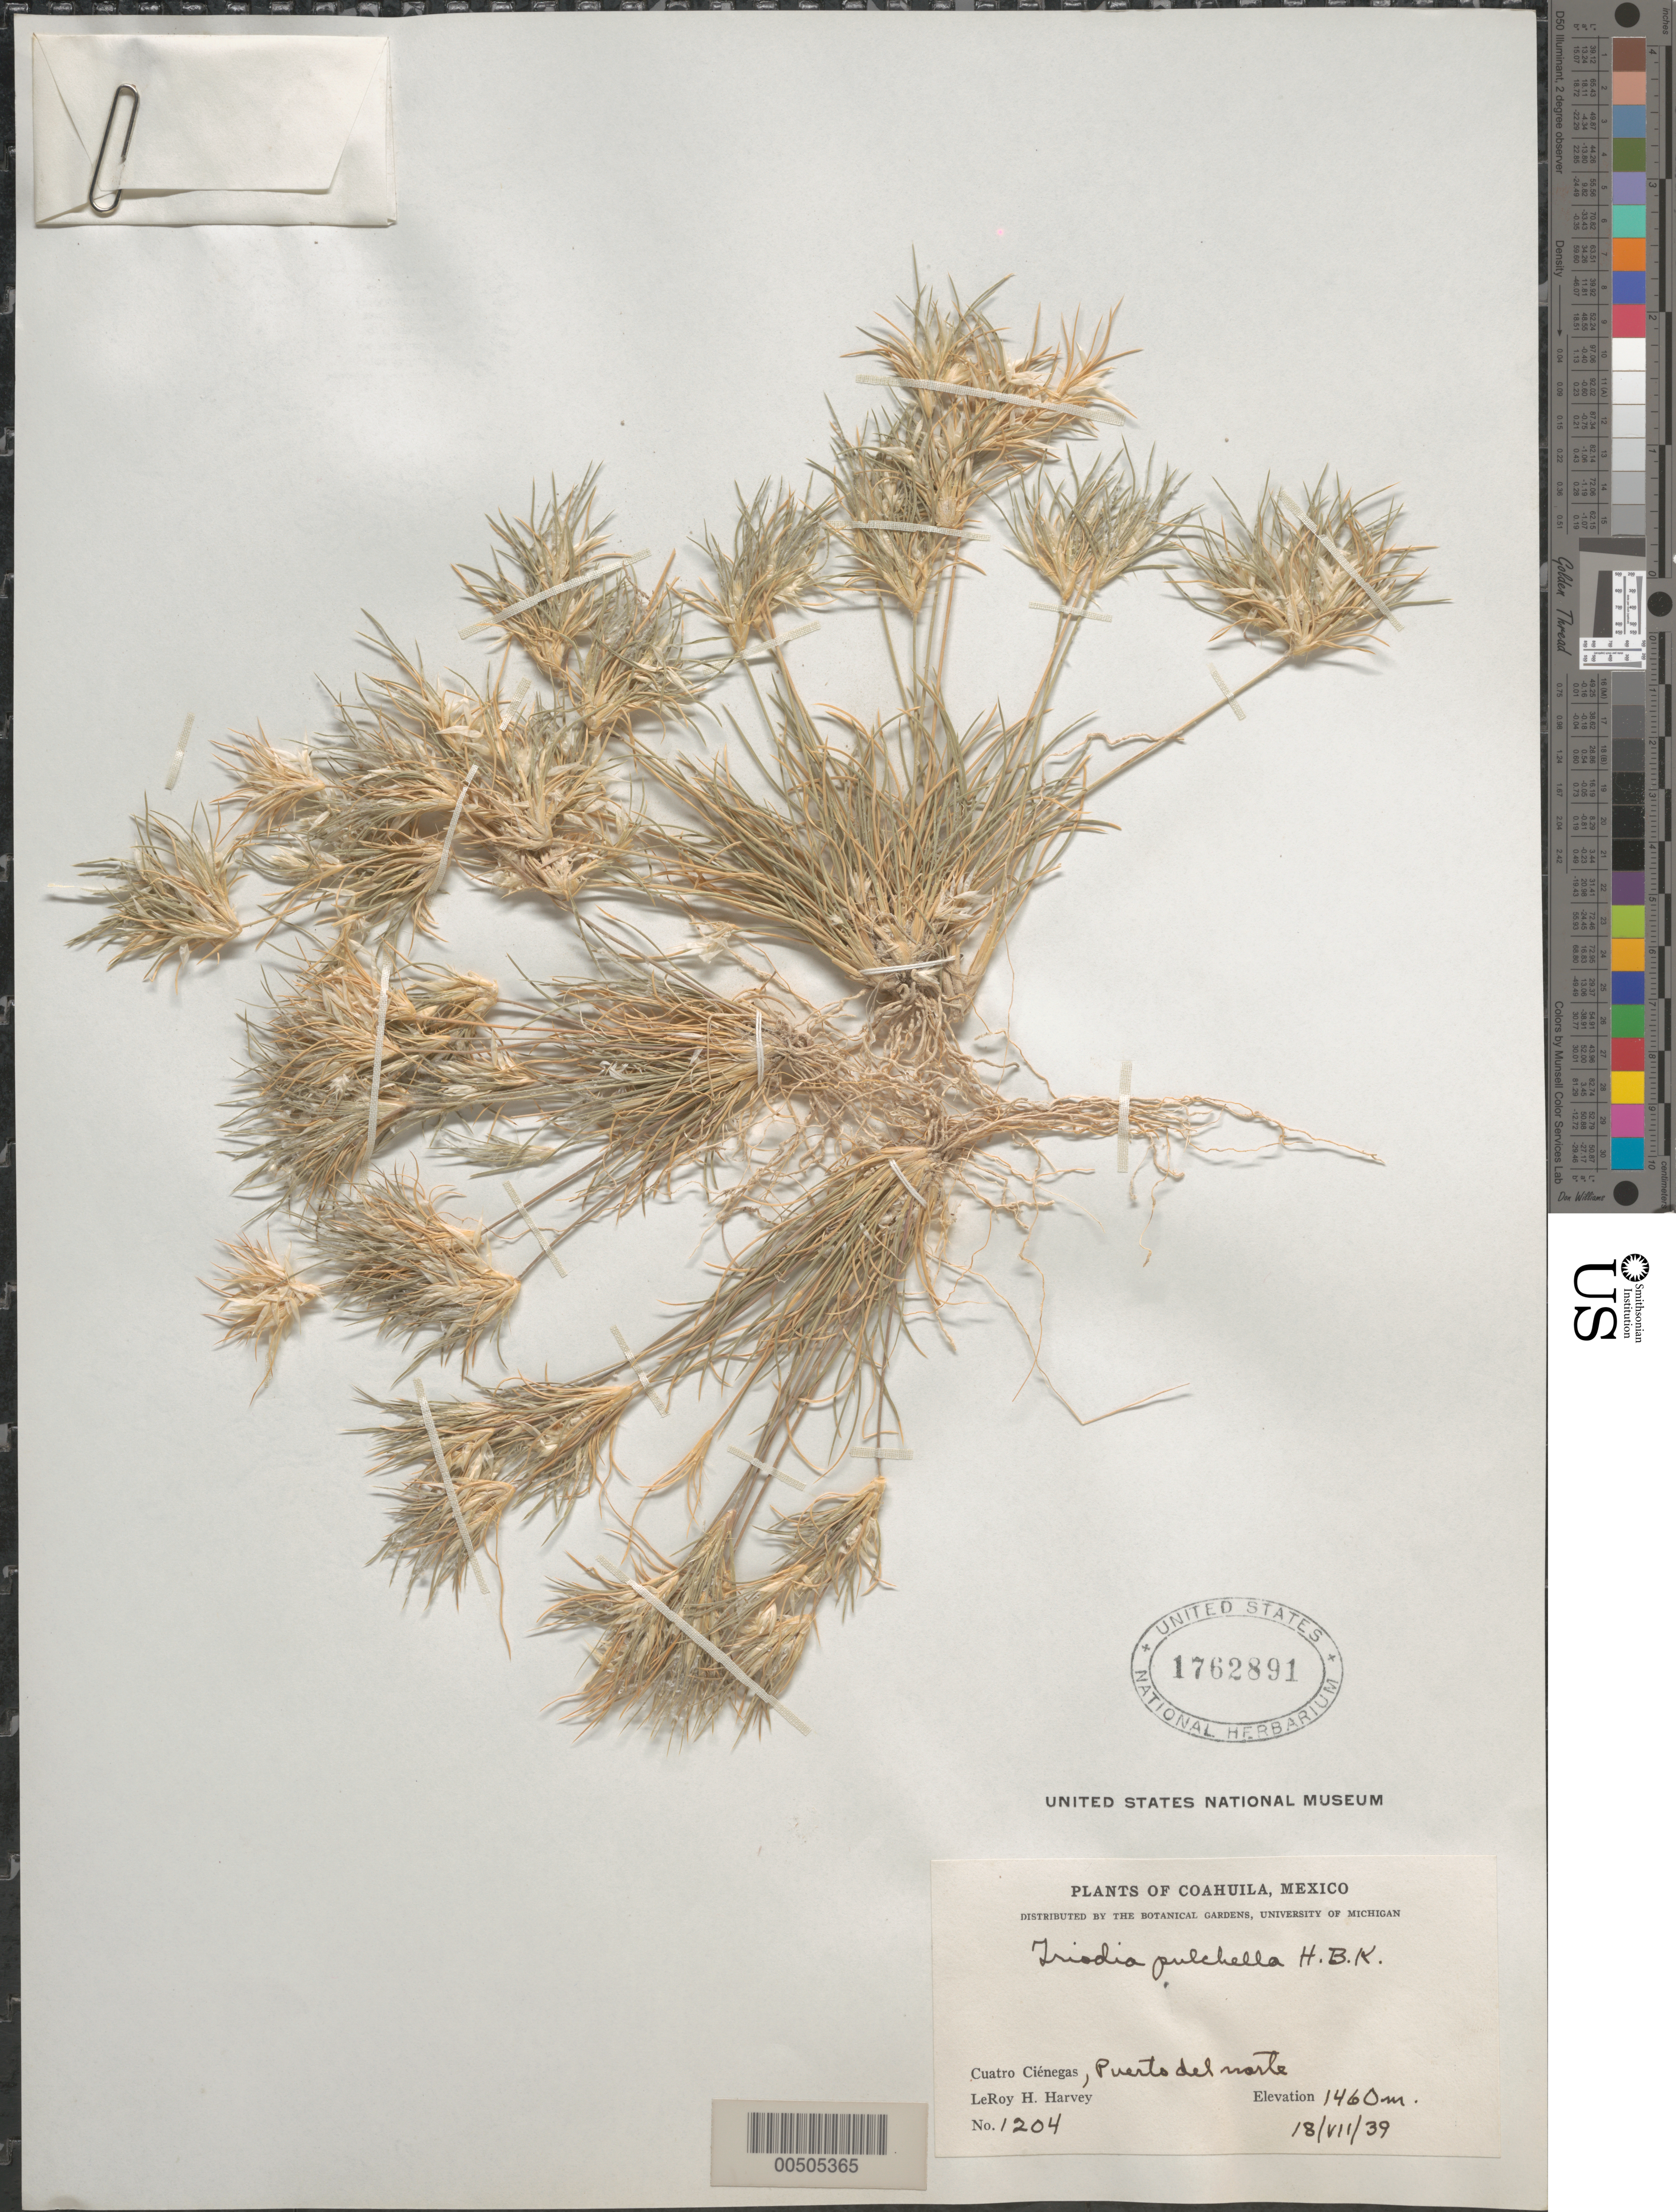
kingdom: Plantae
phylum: Tracheophyta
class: Liliopsida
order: Poales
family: Poaceae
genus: Erioneuron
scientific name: Erioneuron pulchellum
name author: (Kunth) Tateoka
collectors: L. H. Harvey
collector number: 1204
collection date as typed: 18 Jul 1939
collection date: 1939-07-18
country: Mexico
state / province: Coahuila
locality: Cuatro Ciénegas, Puerto del Norte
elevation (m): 1460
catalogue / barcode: US 1762891